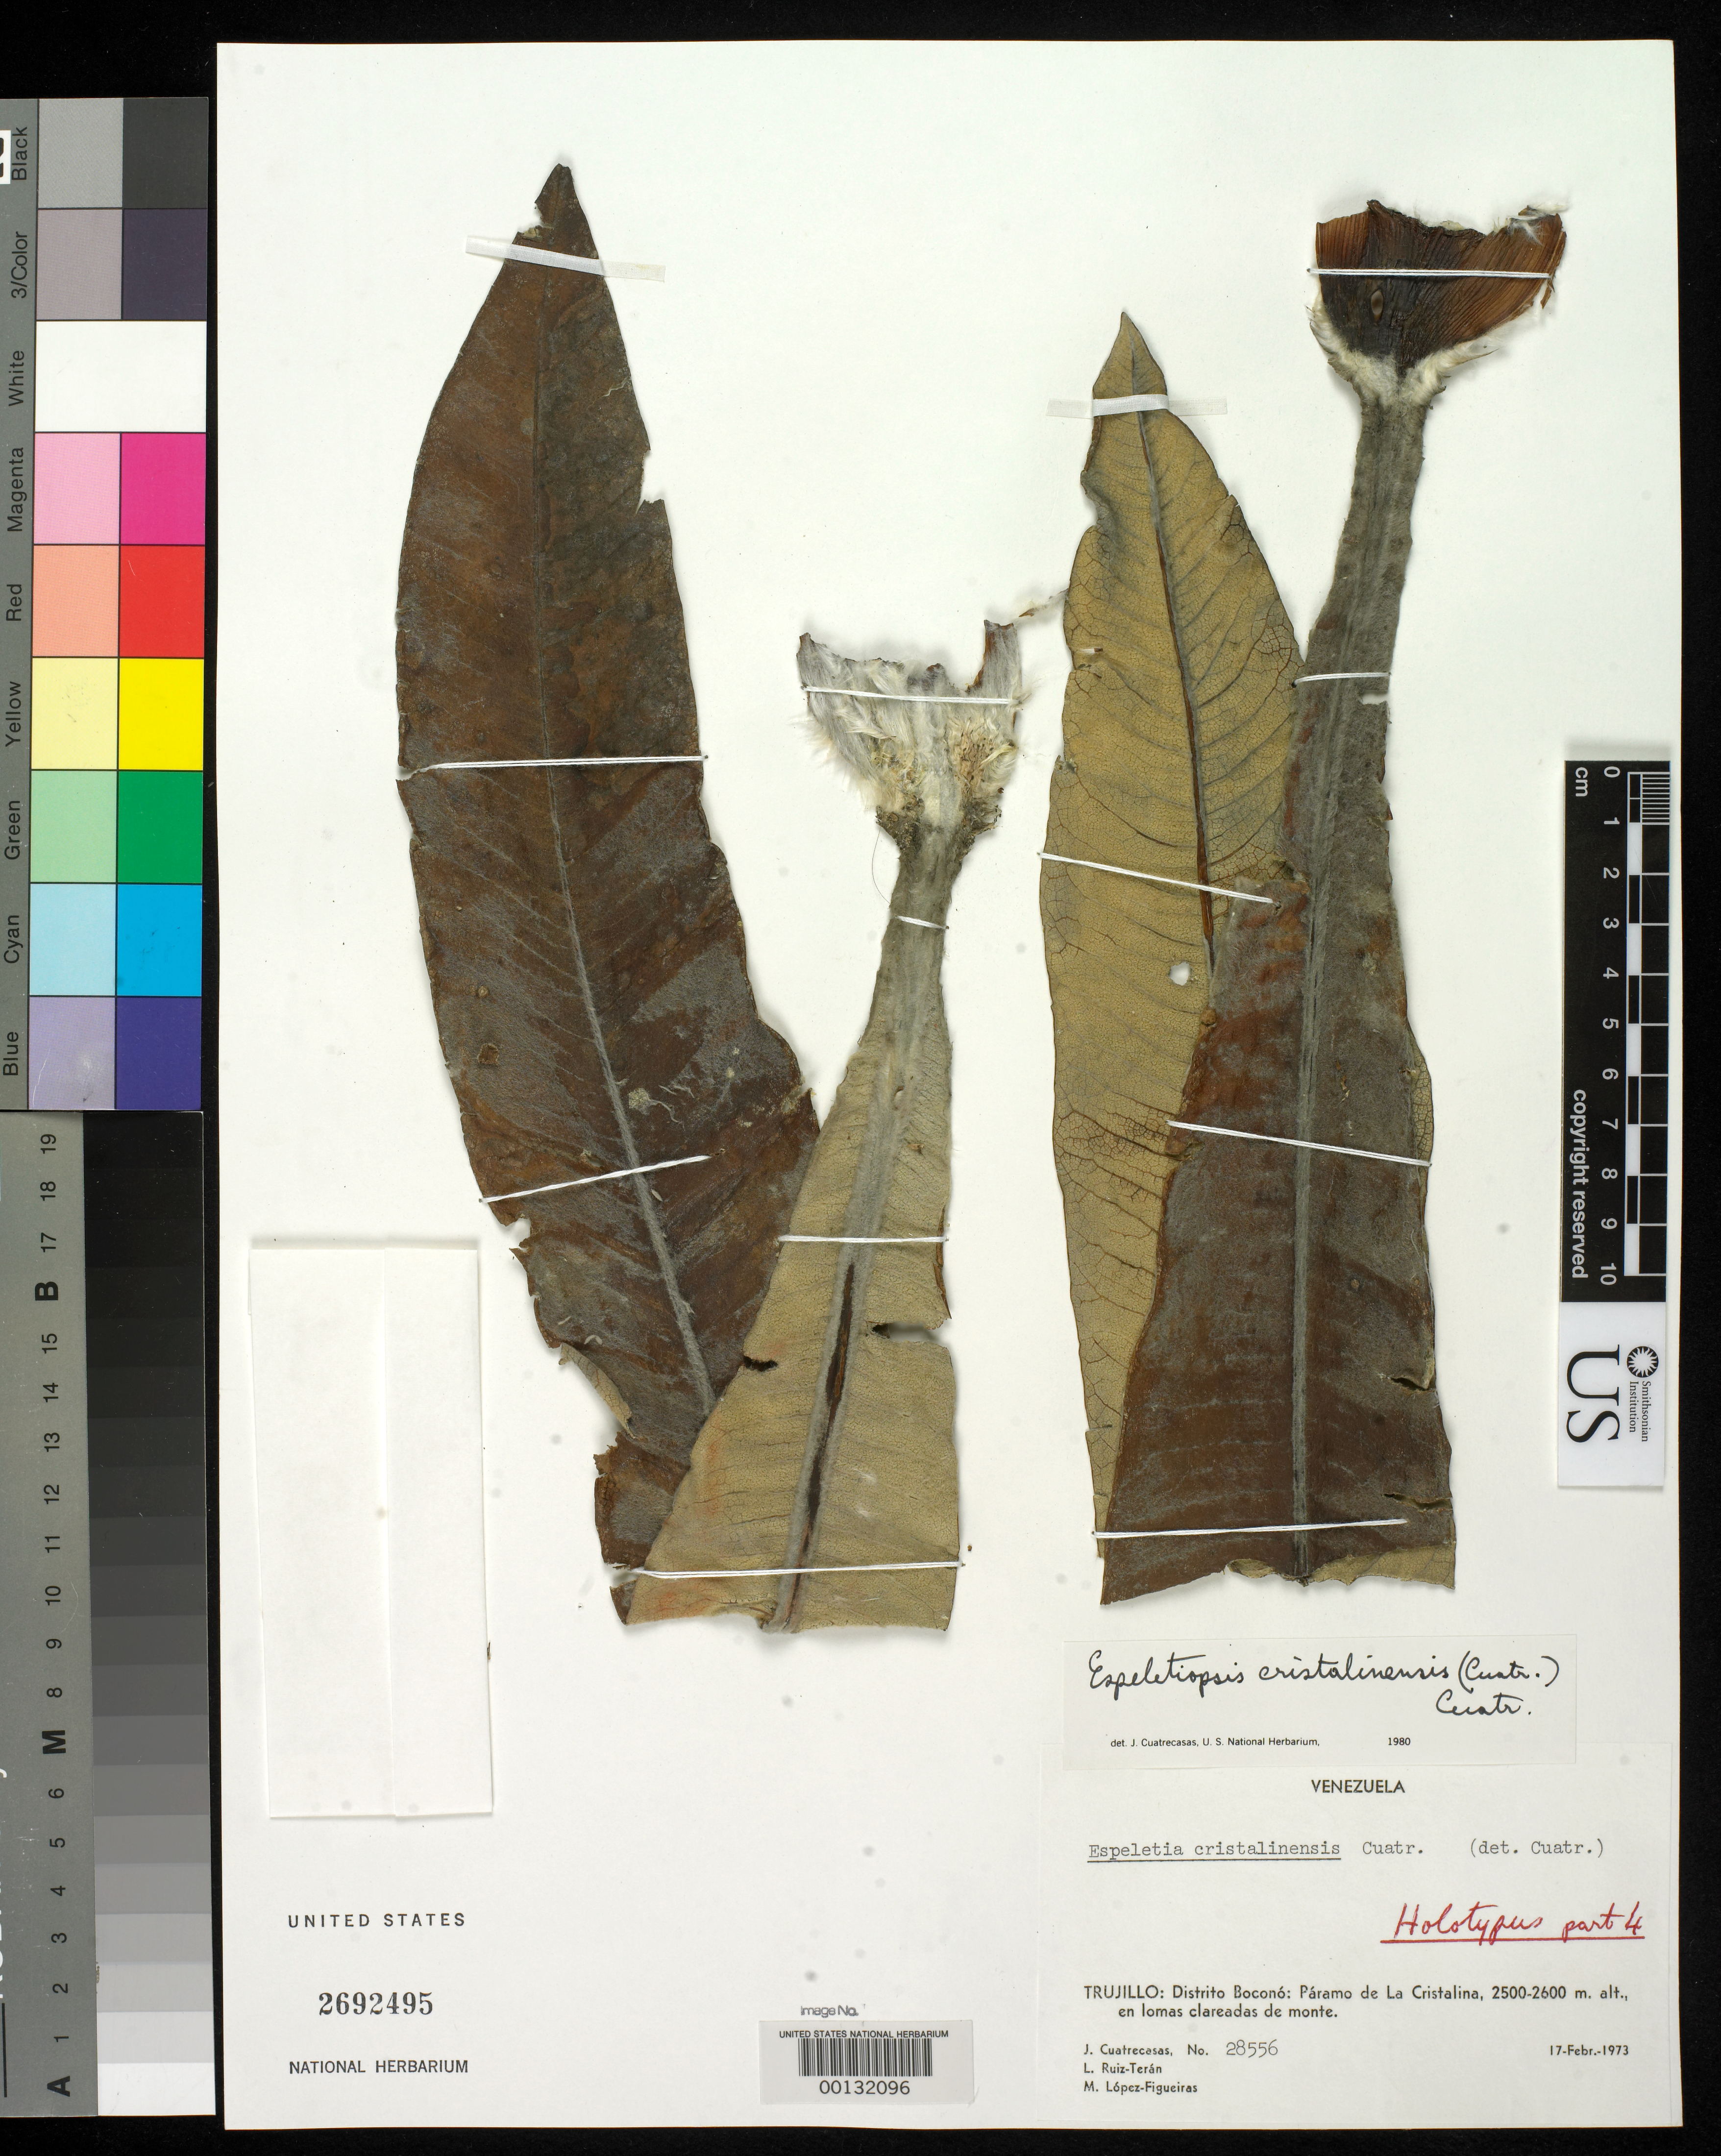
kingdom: Plantae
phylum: Tracheophyta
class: Magnoliopsida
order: Asterales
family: Asteraceae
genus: Espeletia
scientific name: Espeletia cristalinensis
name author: Cuatrec.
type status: Holotype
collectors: J. Cuatrecasas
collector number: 28556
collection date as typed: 17 Feb 1973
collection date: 1973-02-17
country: Venezuela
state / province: Trujillo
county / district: Bocono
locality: Páramo de La Cristalina.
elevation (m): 2500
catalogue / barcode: US 2692495